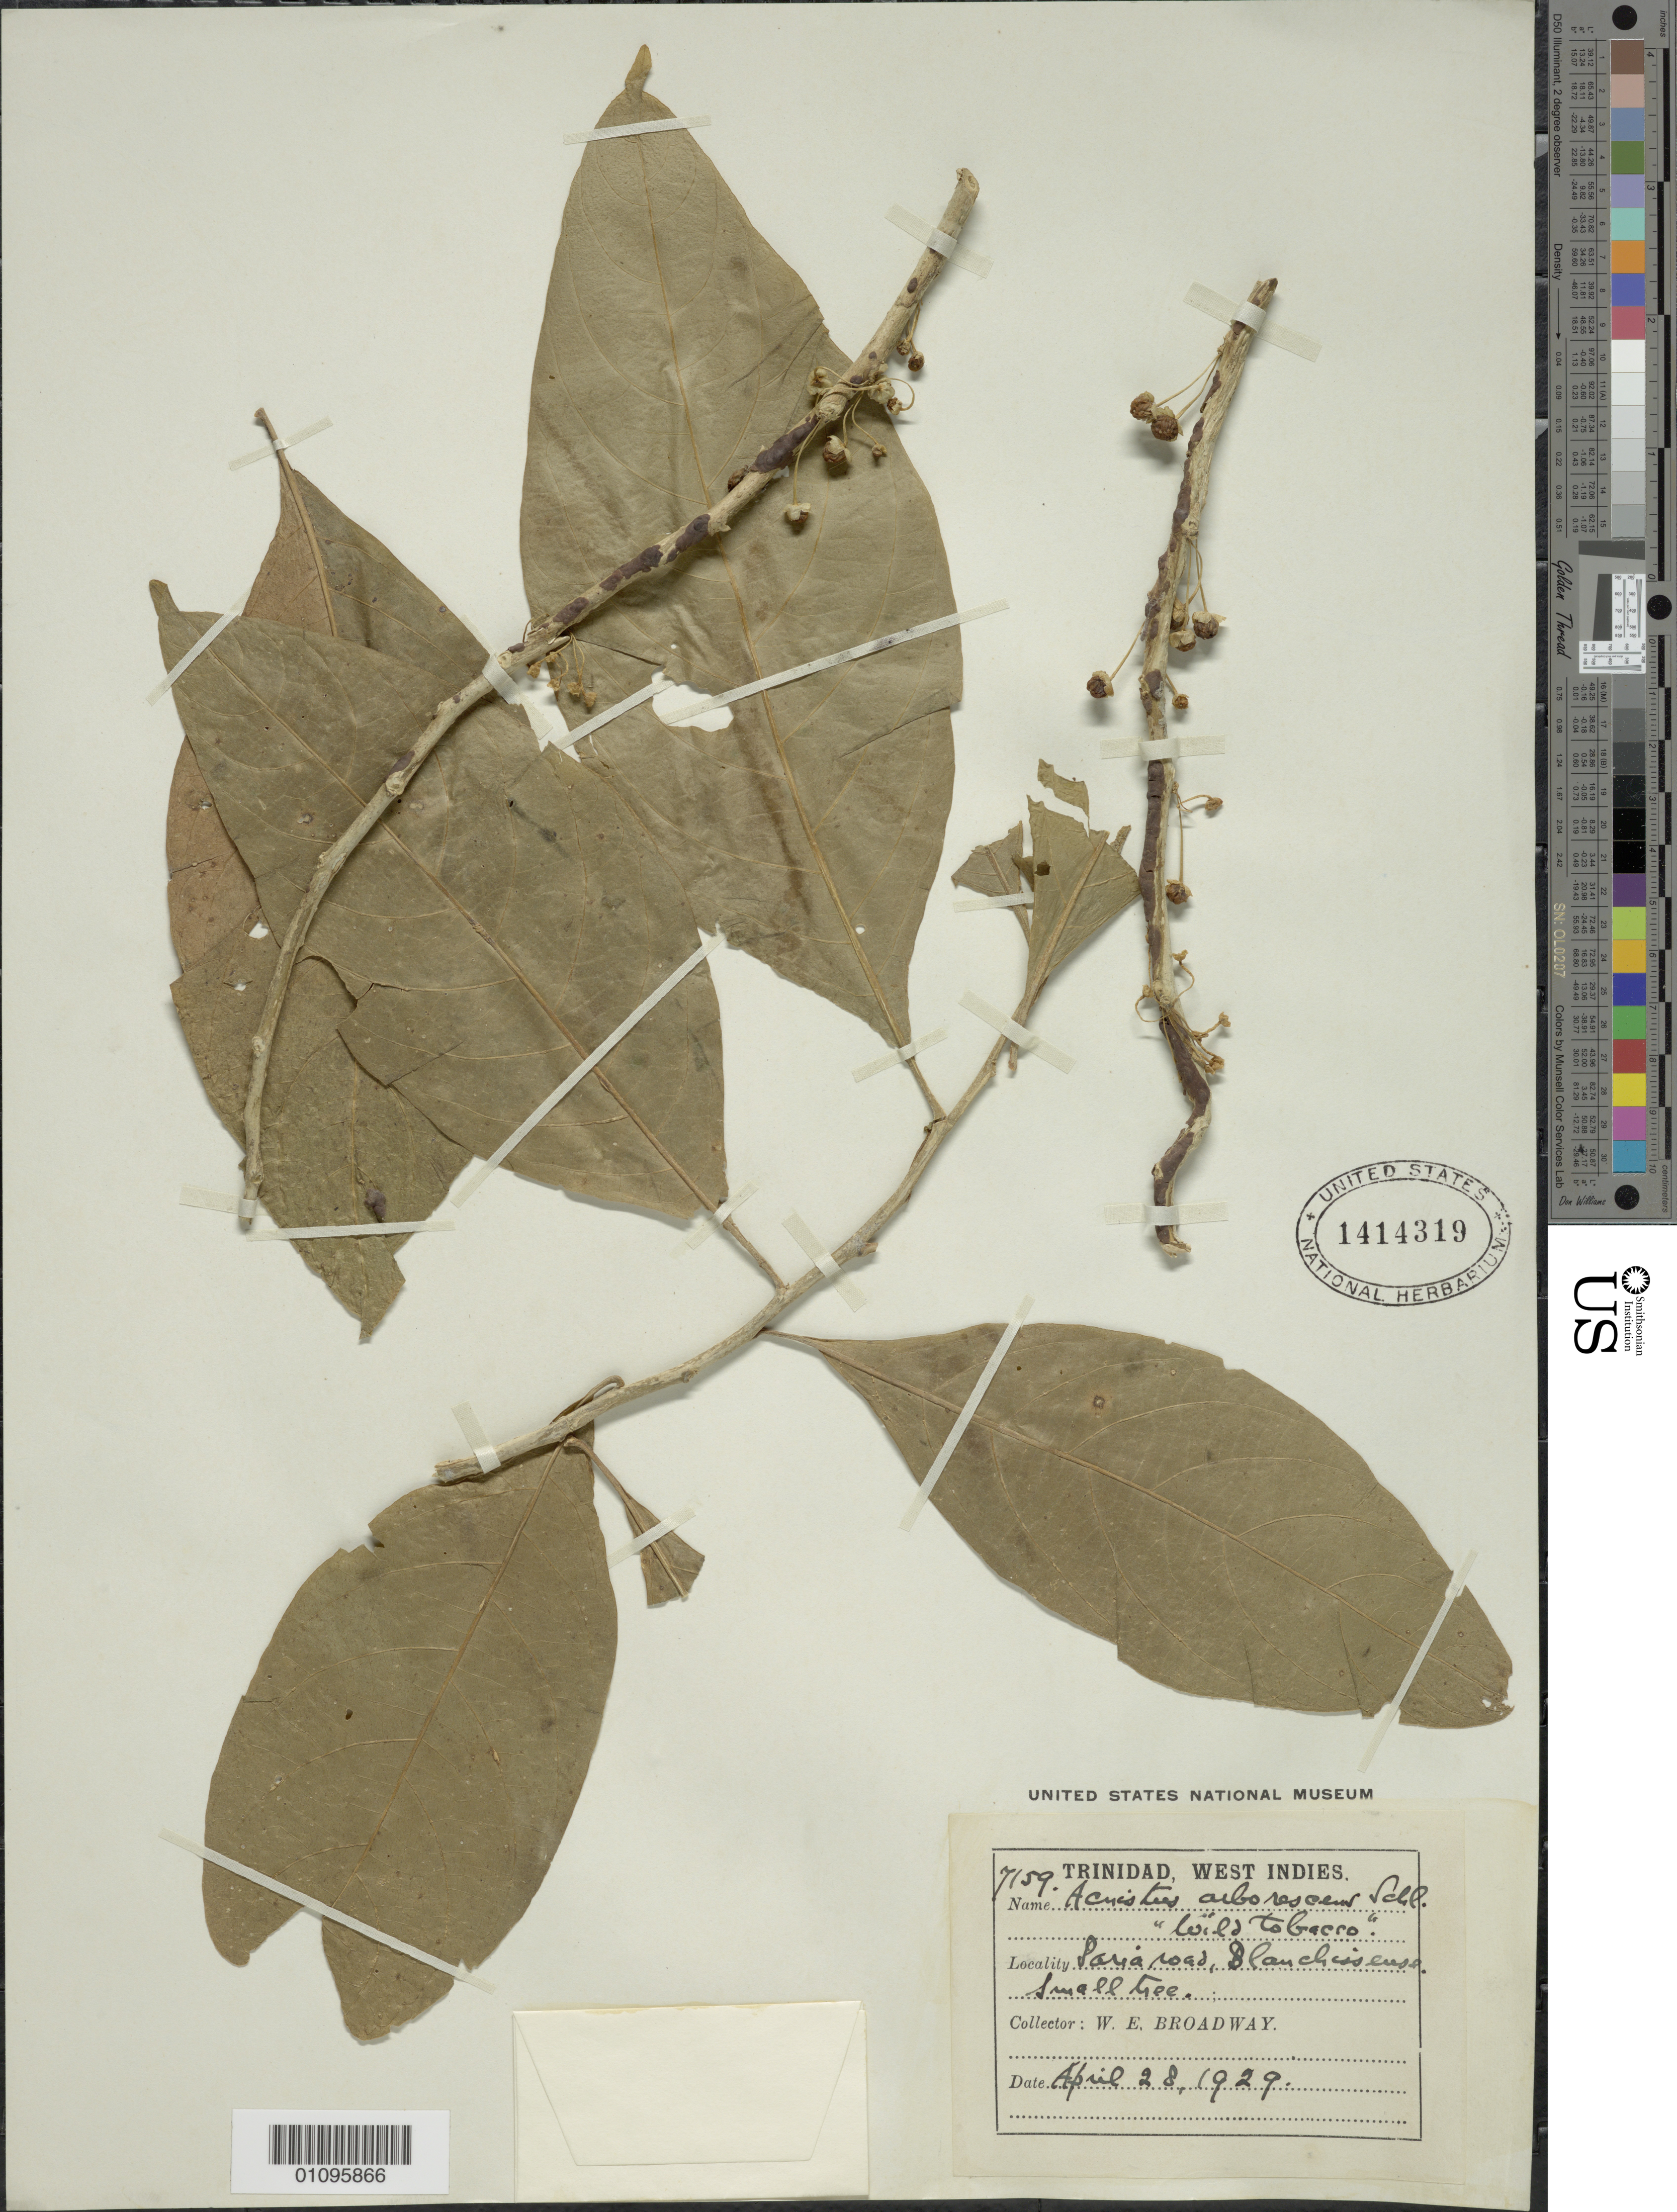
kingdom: Plantae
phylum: Tracheophyta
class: Magnoliopsida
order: Solanales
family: Solanaceae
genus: Acnistus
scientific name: Acnistus arborescens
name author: (L.) Schltdl.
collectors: W. E. Broadway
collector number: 7159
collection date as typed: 28 Apr 1929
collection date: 1929-04-28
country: Trinidad and Tobago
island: Trinidad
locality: Paria road, Blanchisseuse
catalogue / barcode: US 1414319